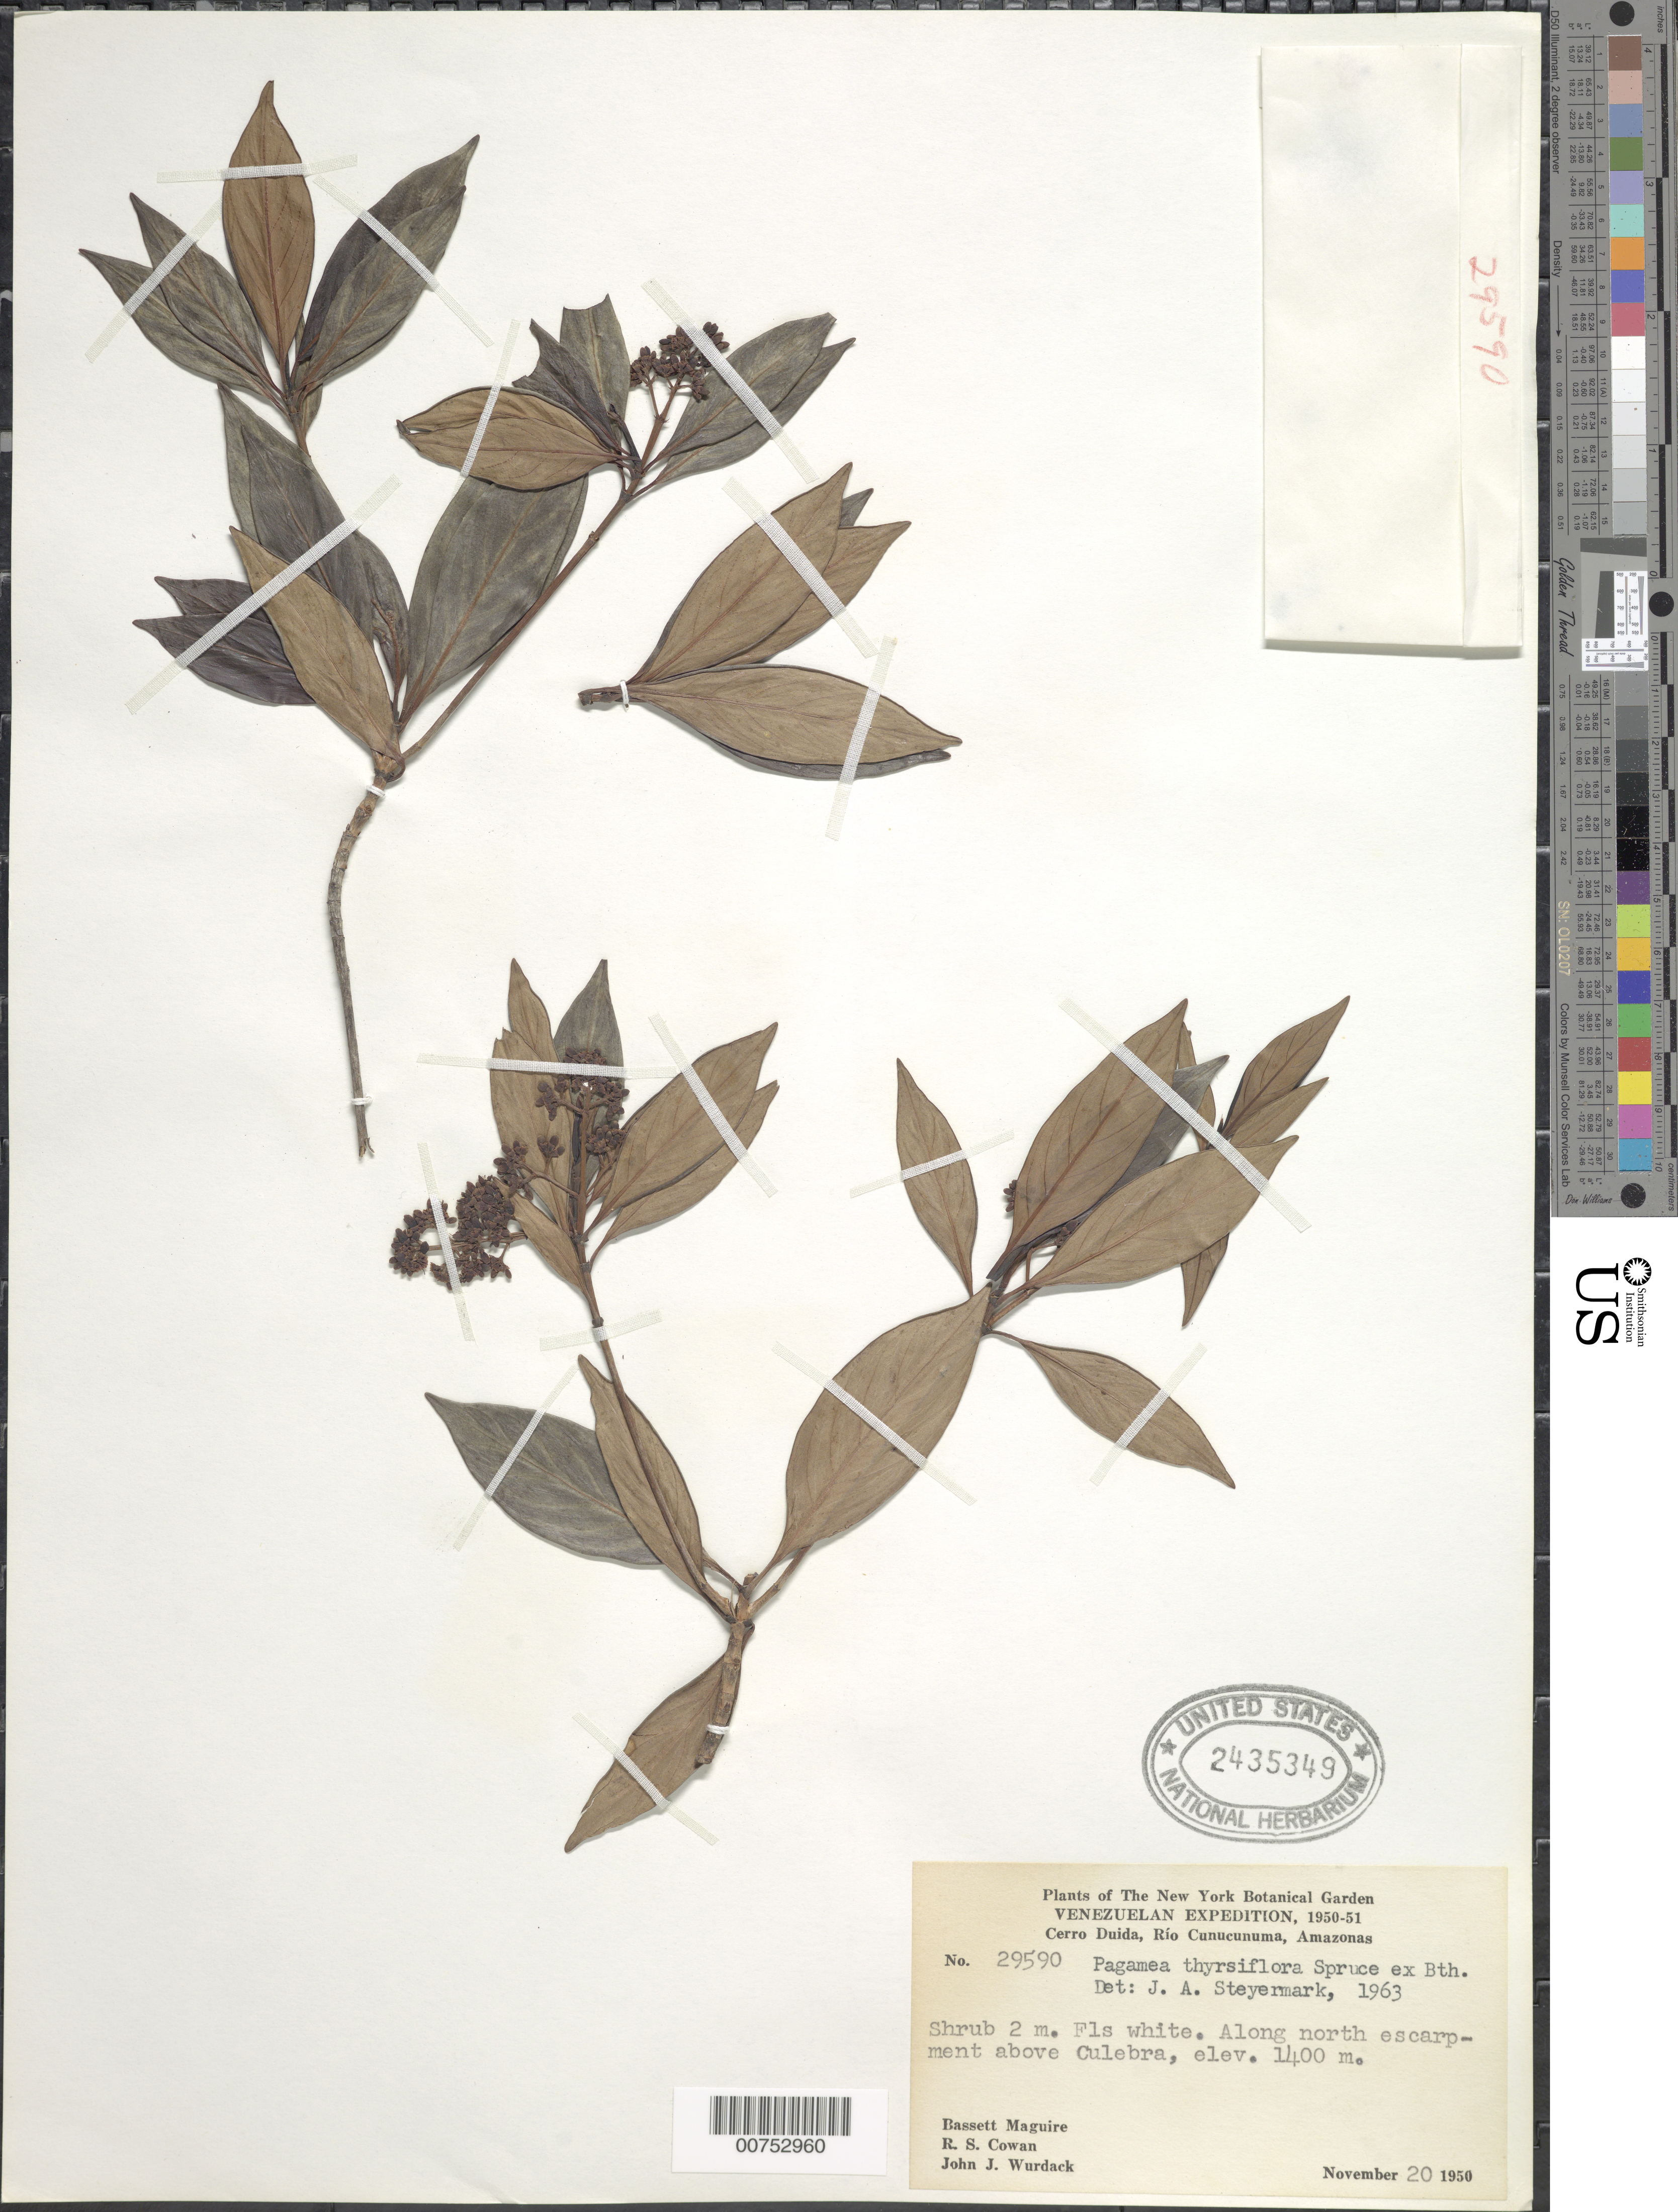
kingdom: Plantae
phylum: Tracheophyta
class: Magnoliopsida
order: Gentianales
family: Rubiaceae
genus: Pagamea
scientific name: Pagamea thyrsiflora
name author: Spruce ex Benth.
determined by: Steyermark, Julian A., (VEN)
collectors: B. Maguire, R. S. Cowan & J. J. Wurdack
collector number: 29590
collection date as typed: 20-Nov-50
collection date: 1950-11-20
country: Venezuela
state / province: Amazonas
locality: Cerro Duida, Río Cunucunuma, above Culebra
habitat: North escarpment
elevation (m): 1400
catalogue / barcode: US 2435349